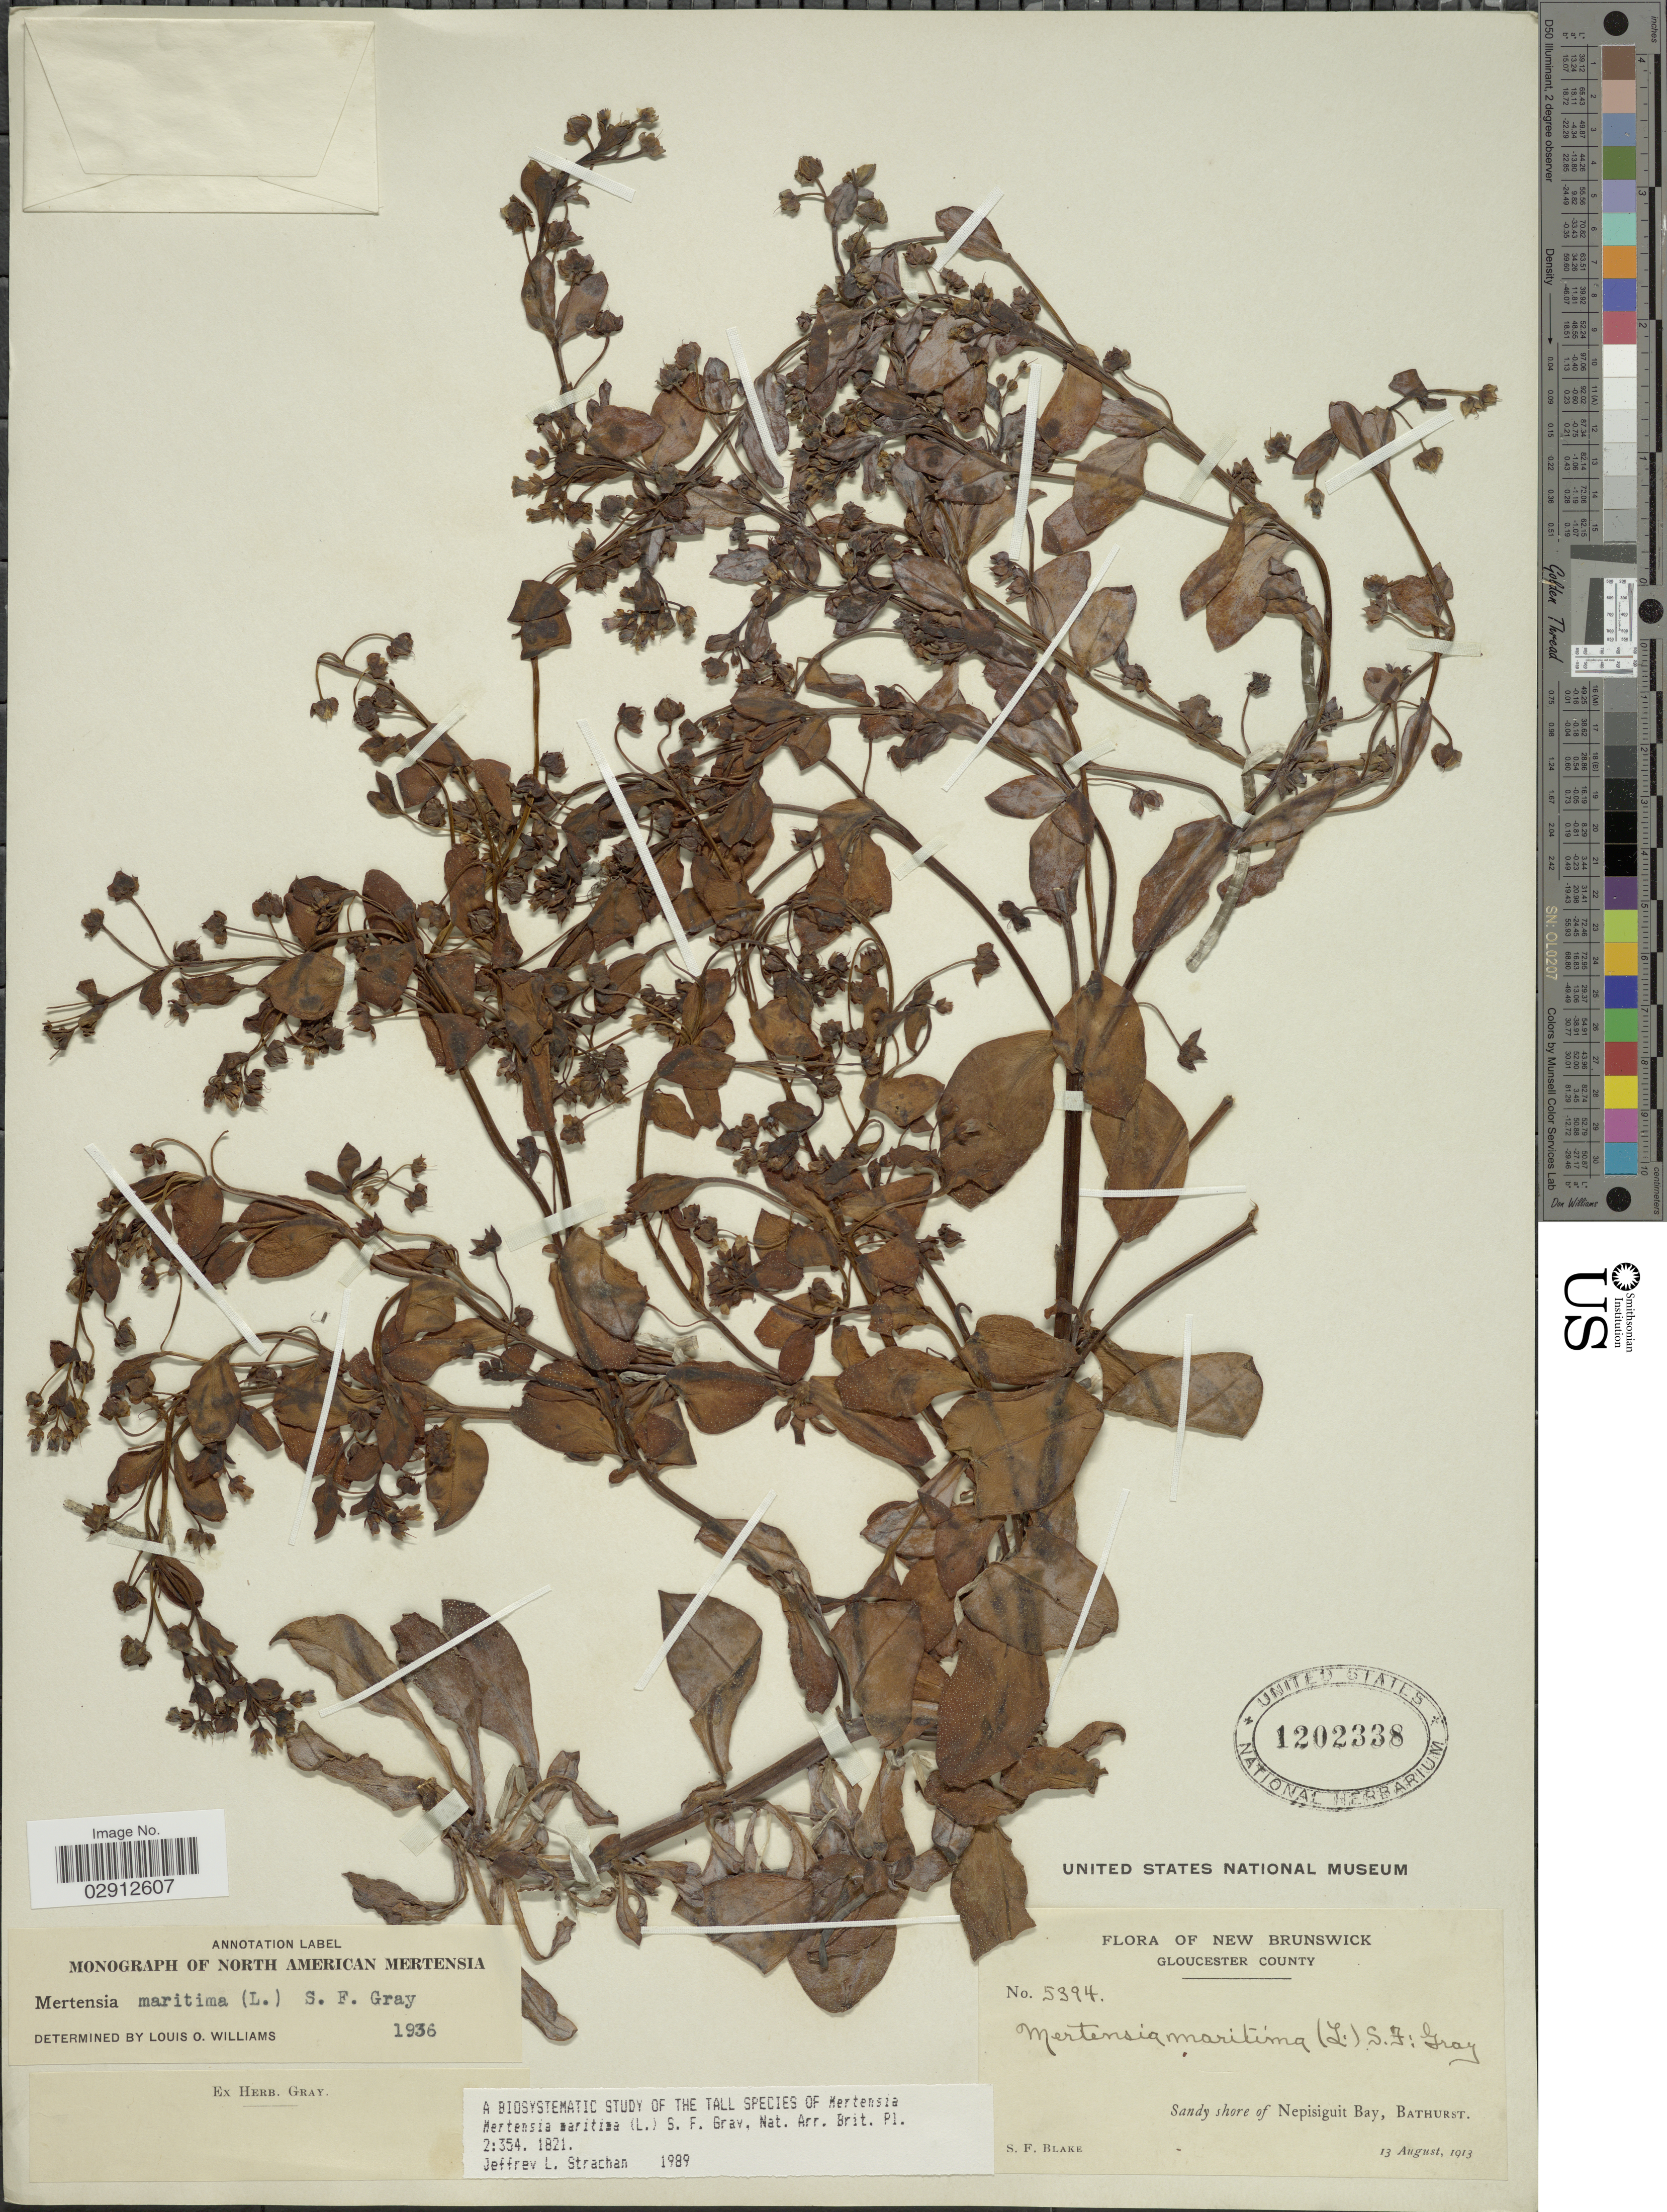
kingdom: Plantae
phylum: Tracheophyta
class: Magnoliopsida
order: Boraginales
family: Boraginaceae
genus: Mertensia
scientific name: Mertensia maritima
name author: (L.) S.F. Gray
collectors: S. Blake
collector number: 5394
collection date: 1913-08-13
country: Canada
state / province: New Brunswick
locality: Gloucester County, Sandy shore of Nepisiguit Bay, Bathurst.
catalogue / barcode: US 1202338